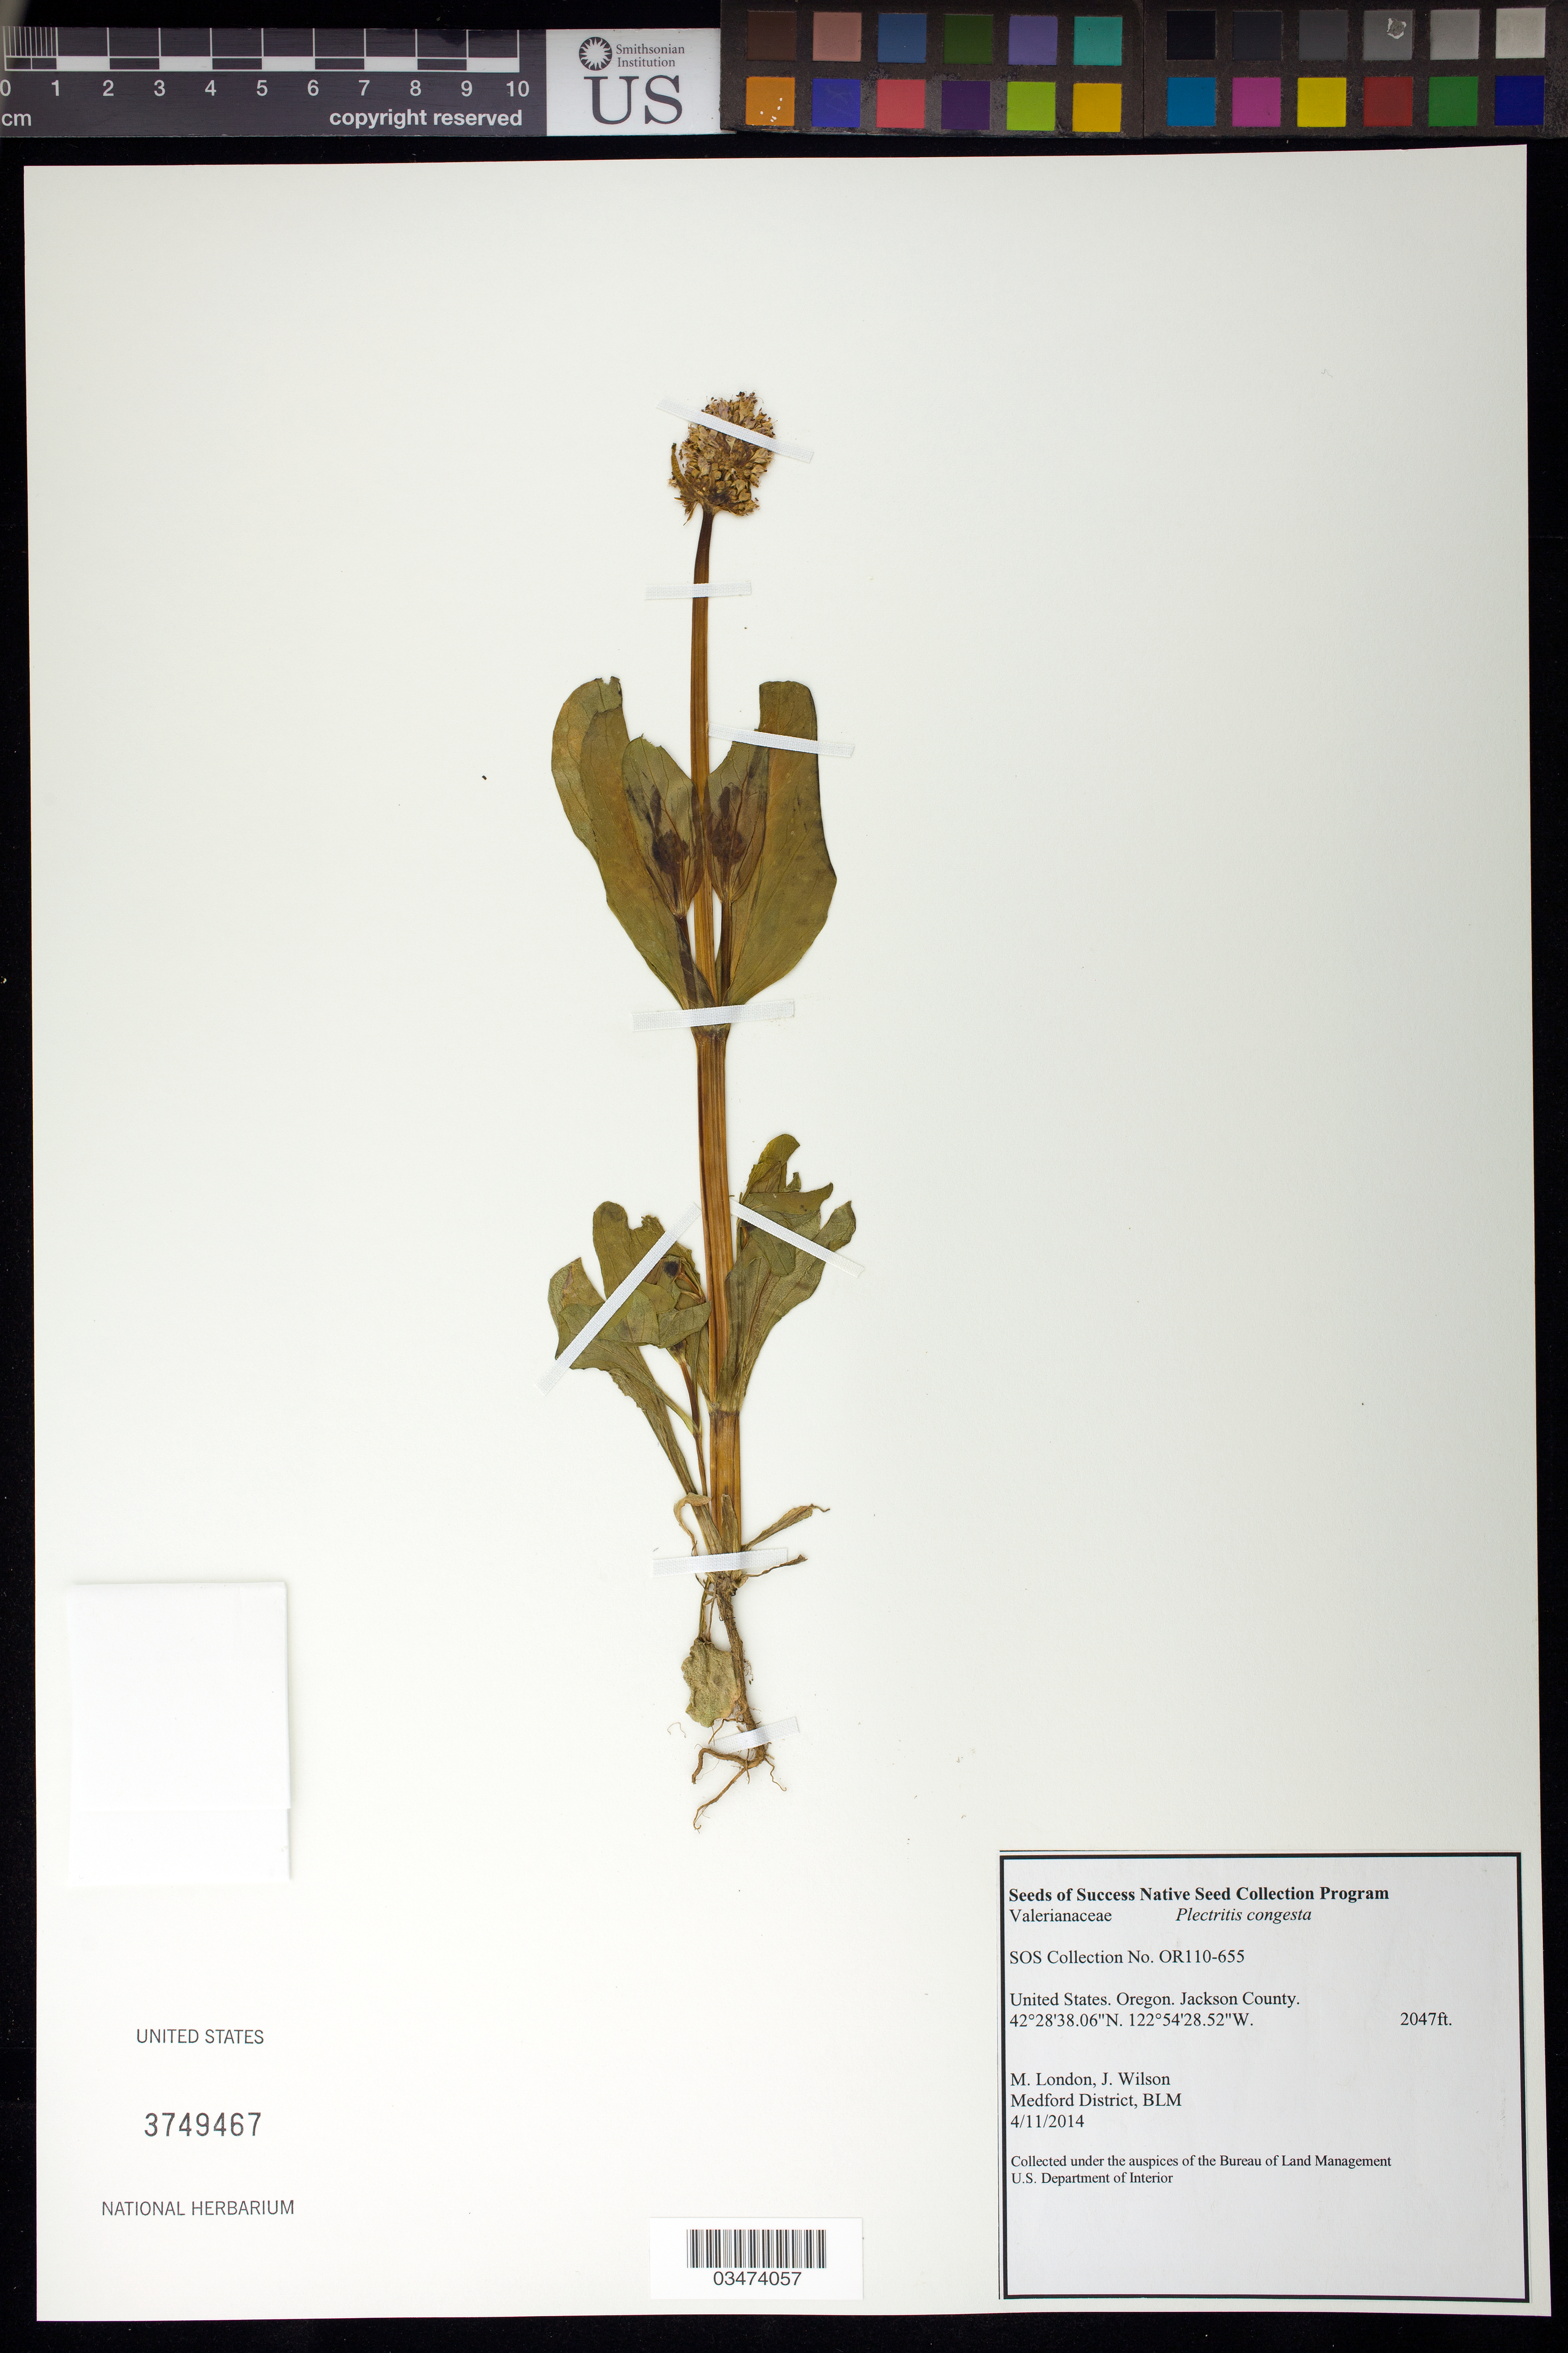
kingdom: Plantae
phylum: Tracheophyta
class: Magnoliopsida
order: Dipsacales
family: Caprifoliaceae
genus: Plectritis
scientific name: Plectritis congesta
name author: (Lindl.) DC.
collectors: M. London & J. Wilson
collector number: OR110-655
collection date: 2014-04-11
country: United States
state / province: Oregon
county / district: Jackson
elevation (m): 624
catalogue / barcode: US 3749467